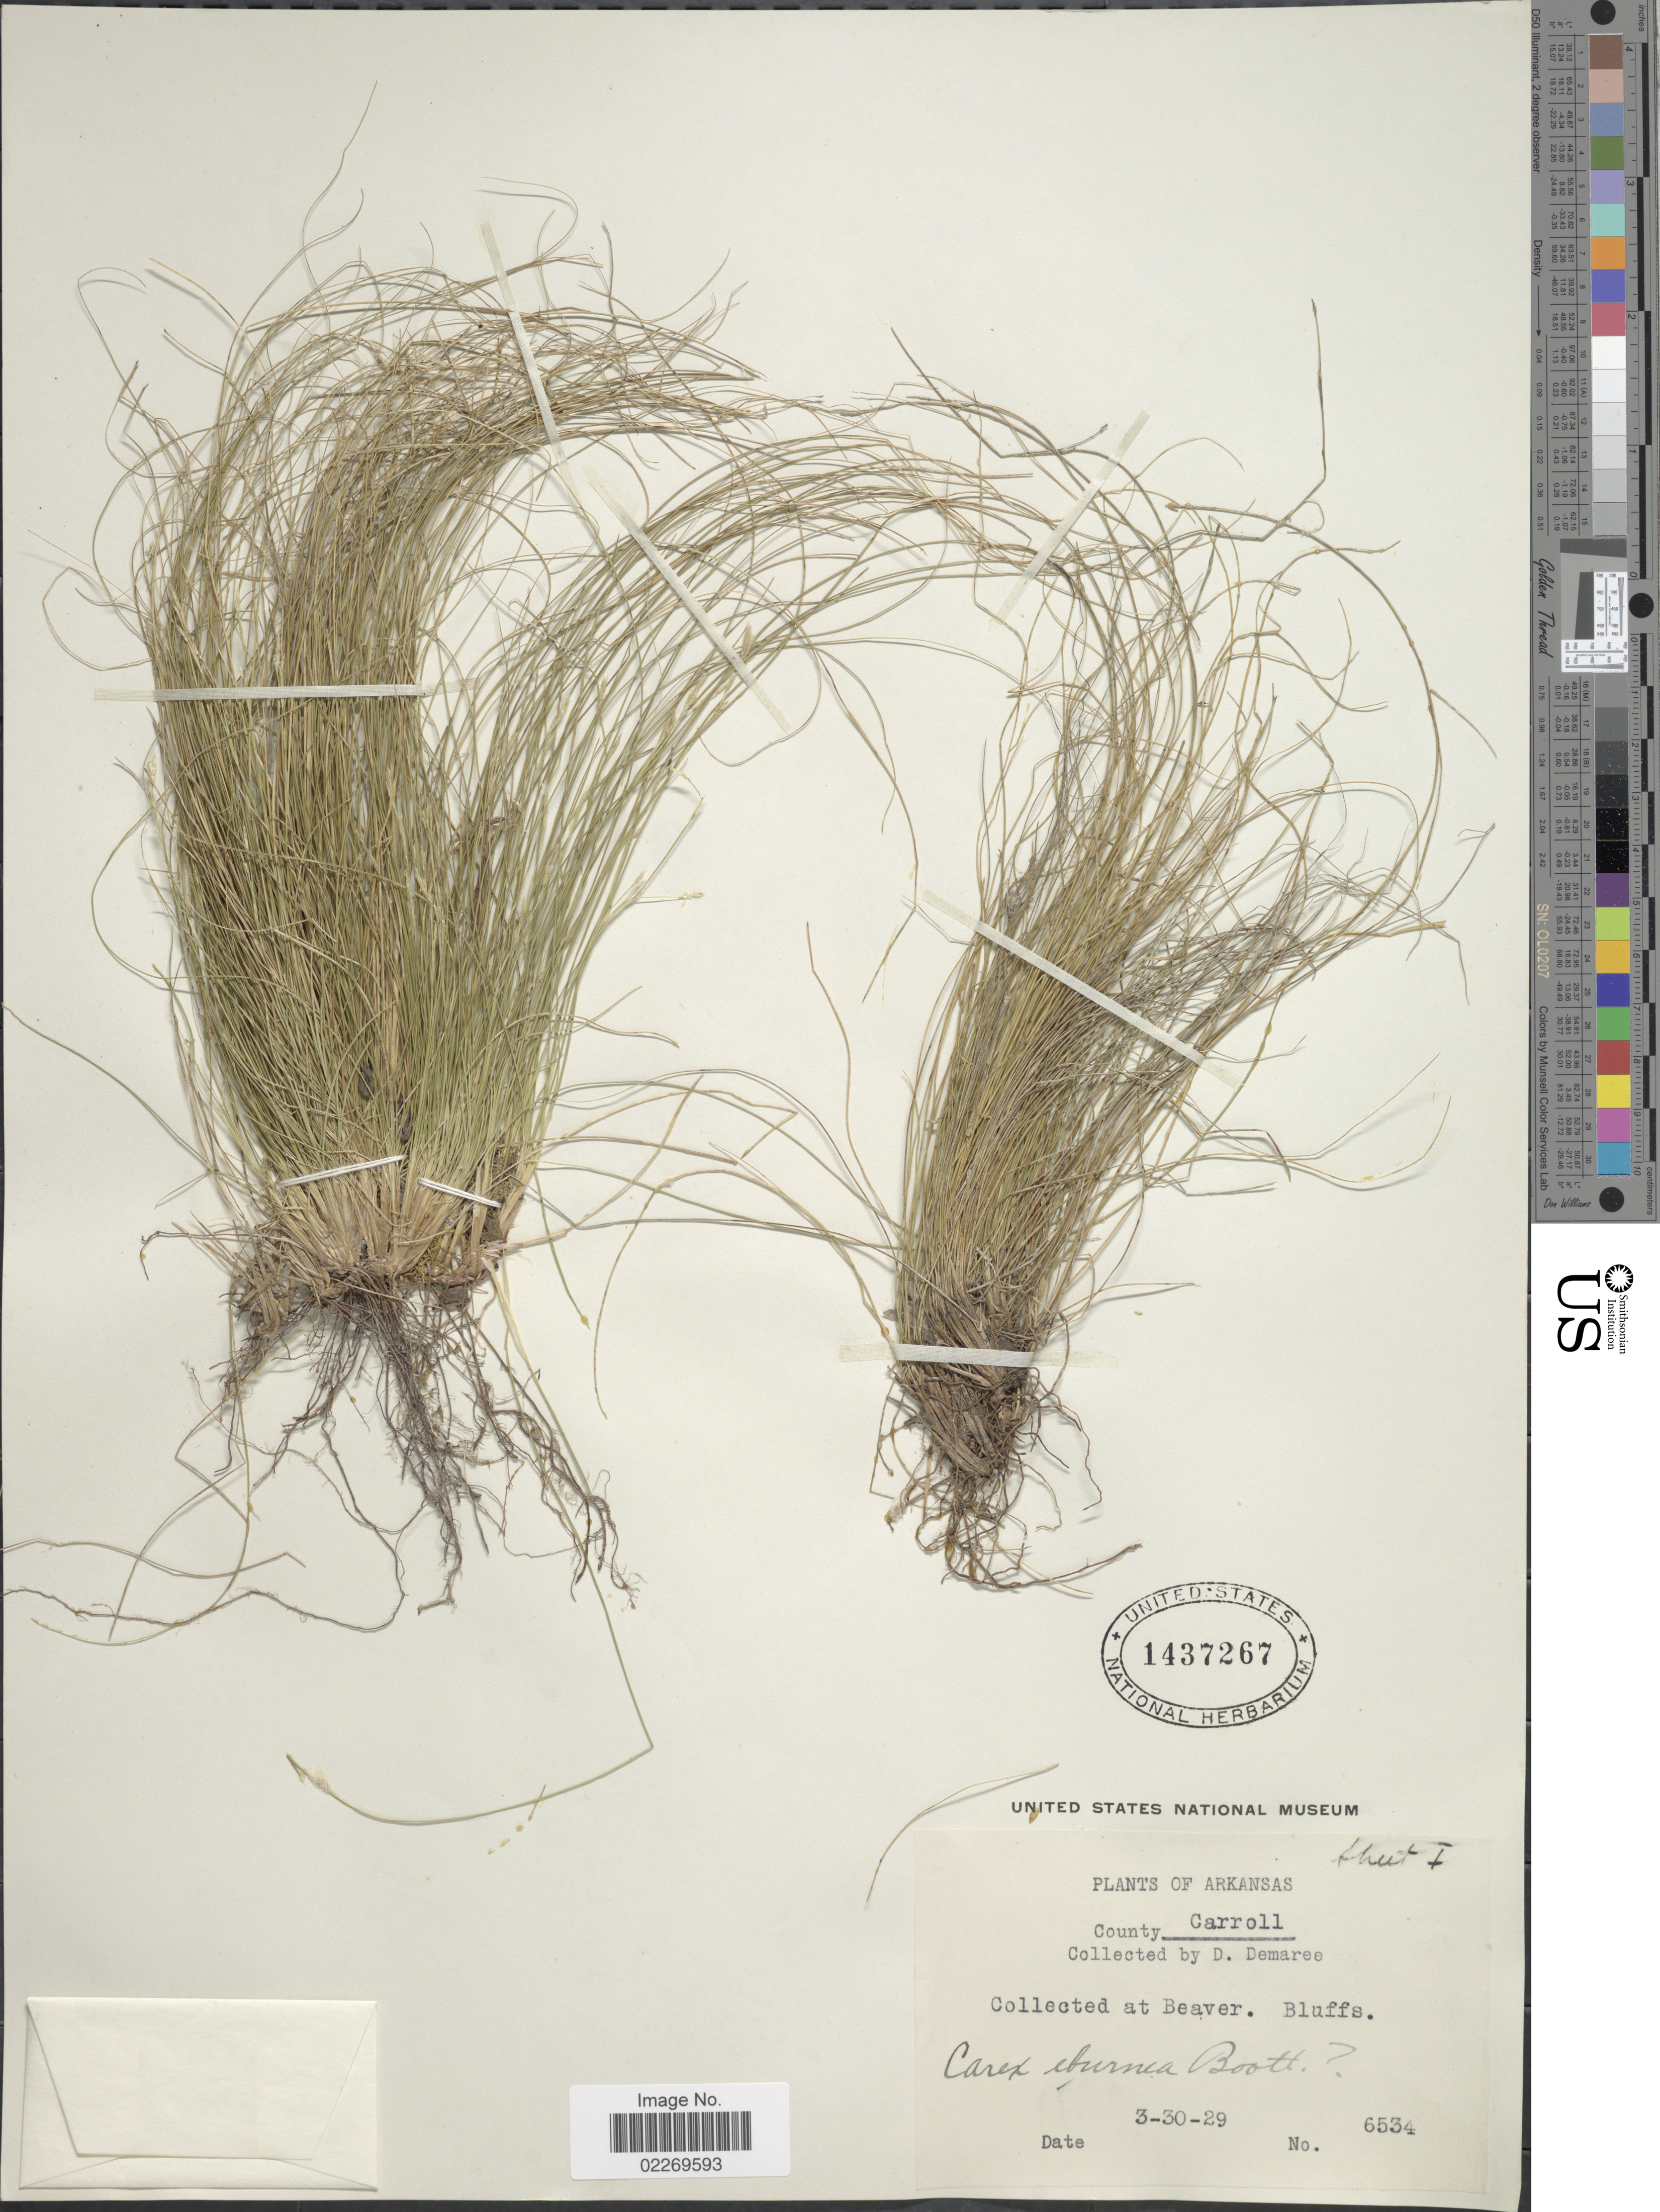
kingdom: Plantae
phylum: Tracheophyta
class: Liliopsida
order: Poales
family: Cyperaceae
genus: Carex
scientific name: Carex eburnea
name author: Boott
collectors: D. Demaree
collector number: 6534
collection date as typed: Transcribed d/m/y: 30/3/29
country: United States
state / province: Arkansas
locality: At Beaver. Bluffs. County Carroll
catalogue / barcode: US 1437267